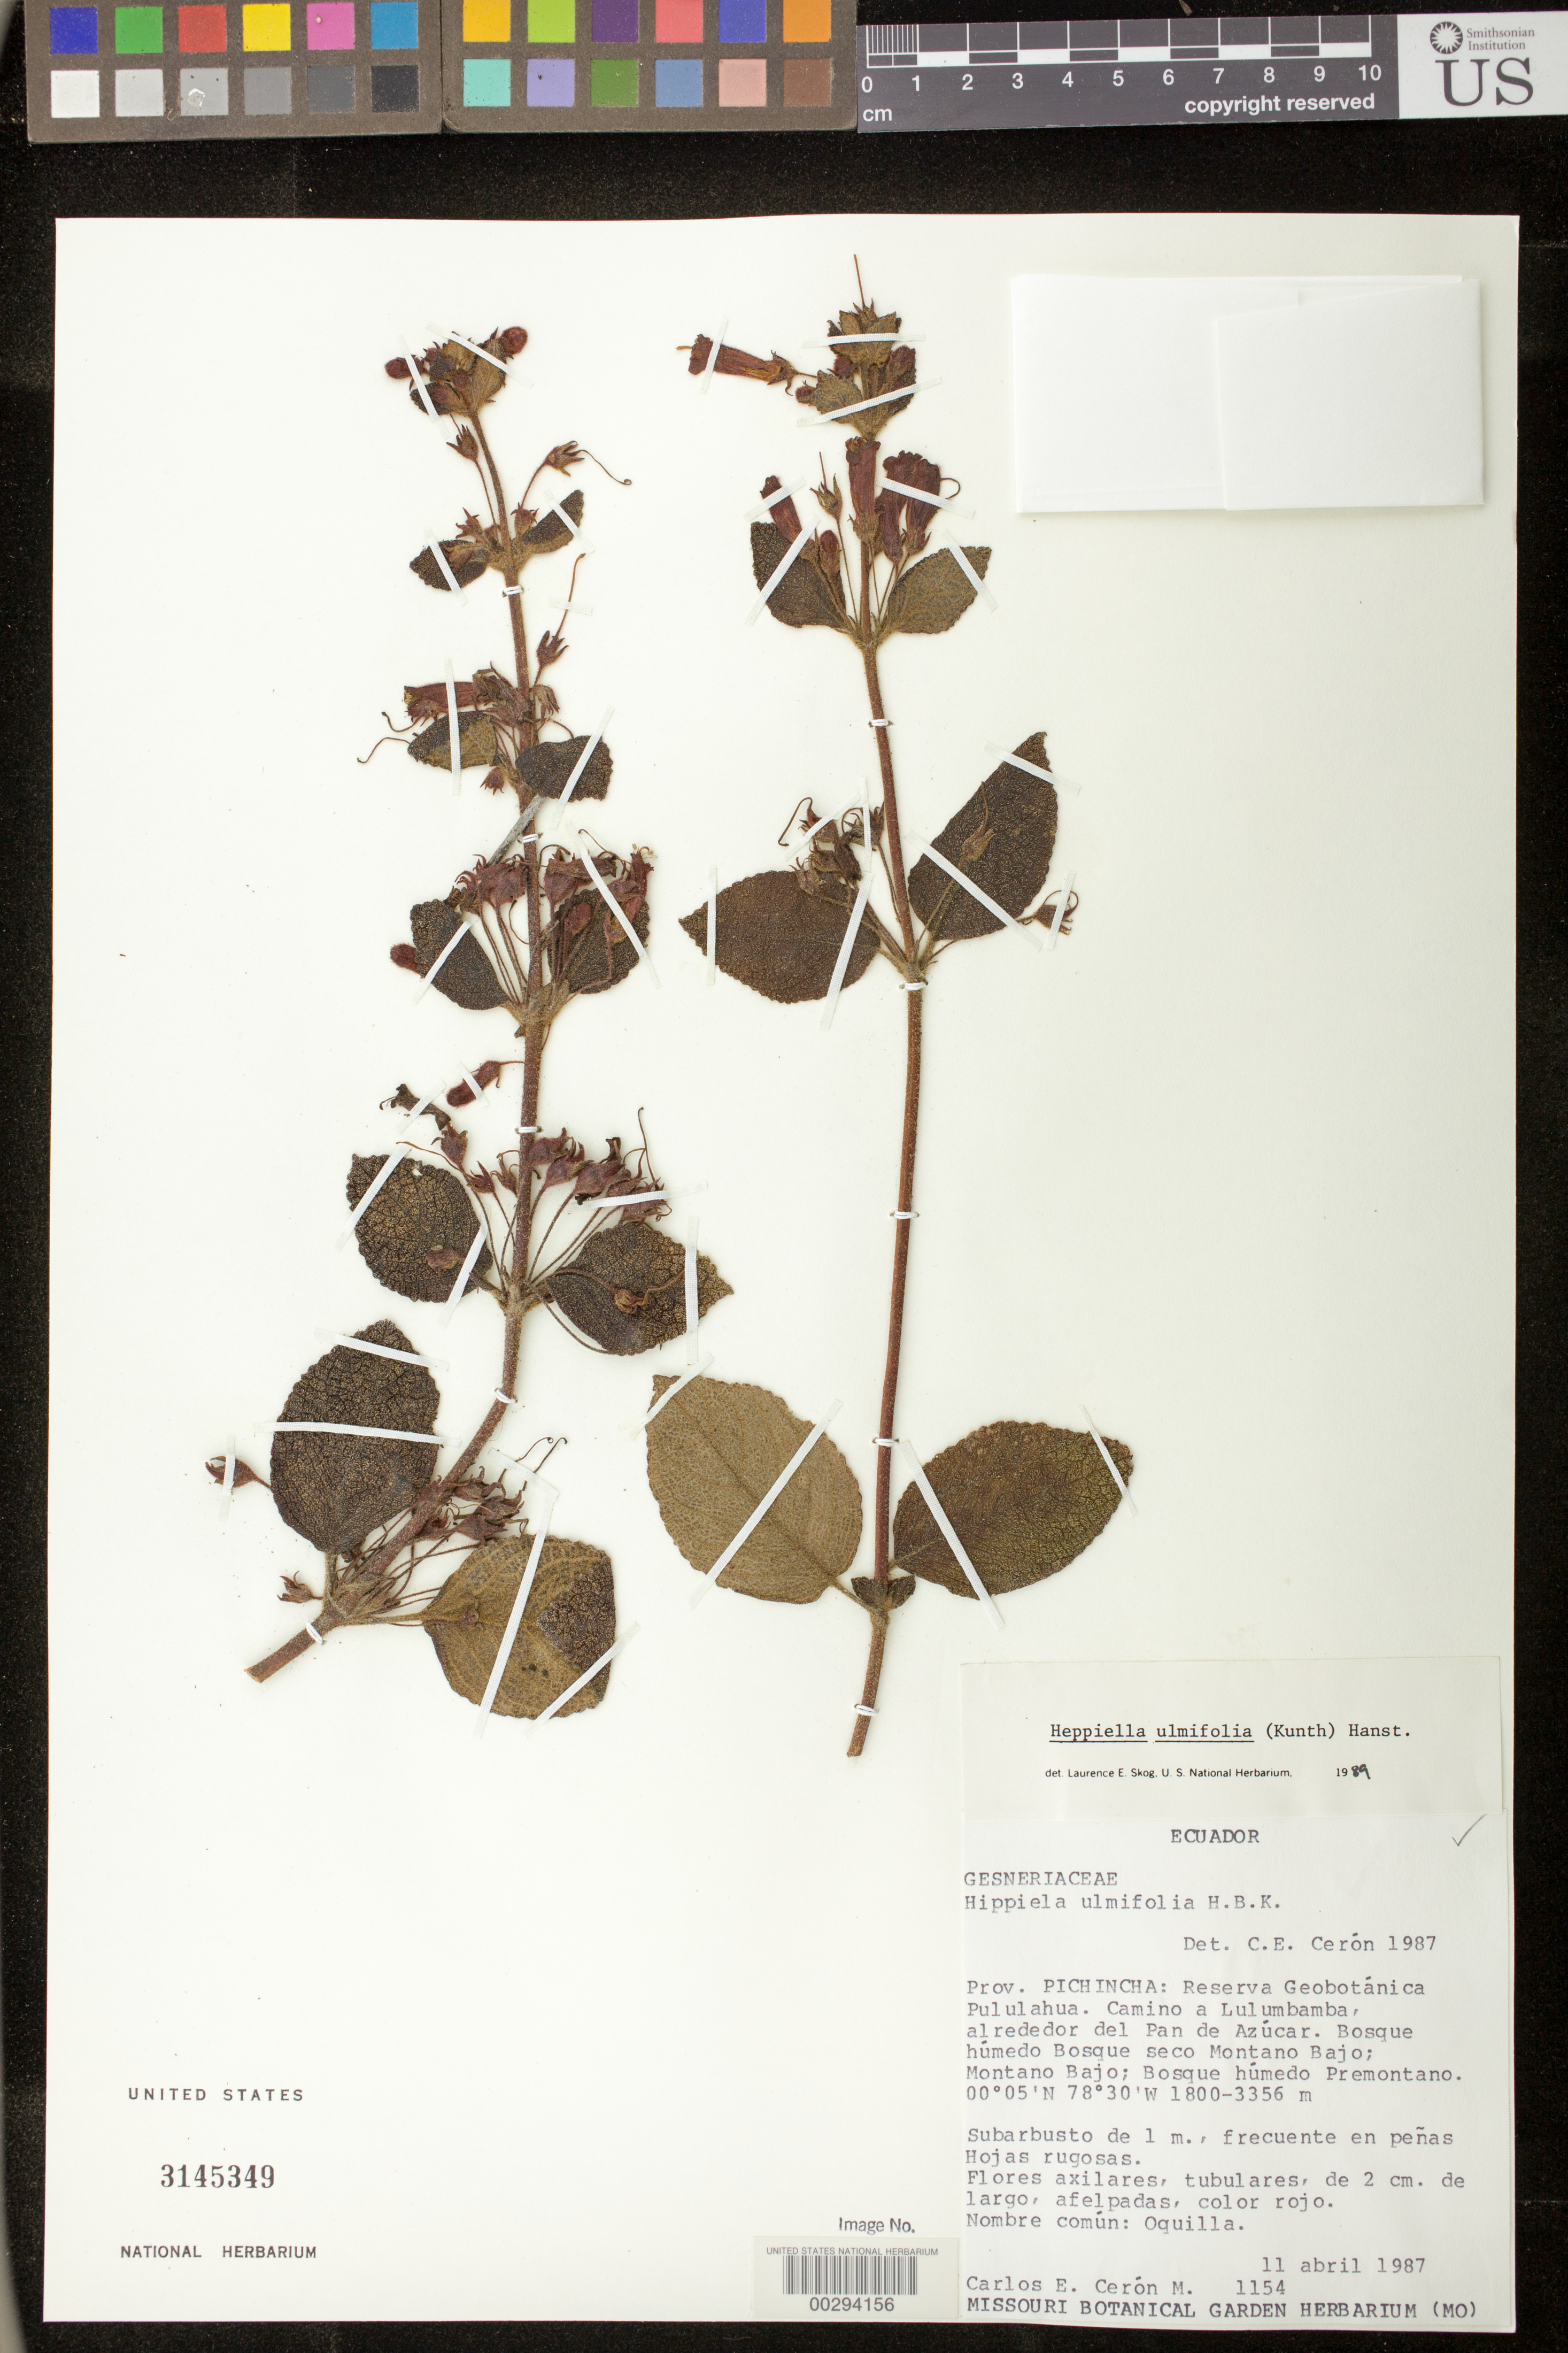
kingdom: Plantae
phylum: Tracheophyta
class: Magnoliopsida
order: Lamiales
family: Gesneriaceae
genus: Heppiella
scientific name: Heppiella ulmifolia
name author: (Kunth) Hanst.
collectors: C. E. Cerón M.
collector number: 1154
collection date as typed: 11 Apr 1987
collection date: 1987-04-11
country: Ecuador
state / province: Pichincha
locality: Reserva Geobotanica Pululahua, road to Lulumbamba, environs of Pan de Azucar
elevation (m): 1800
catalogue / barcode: US 3145349